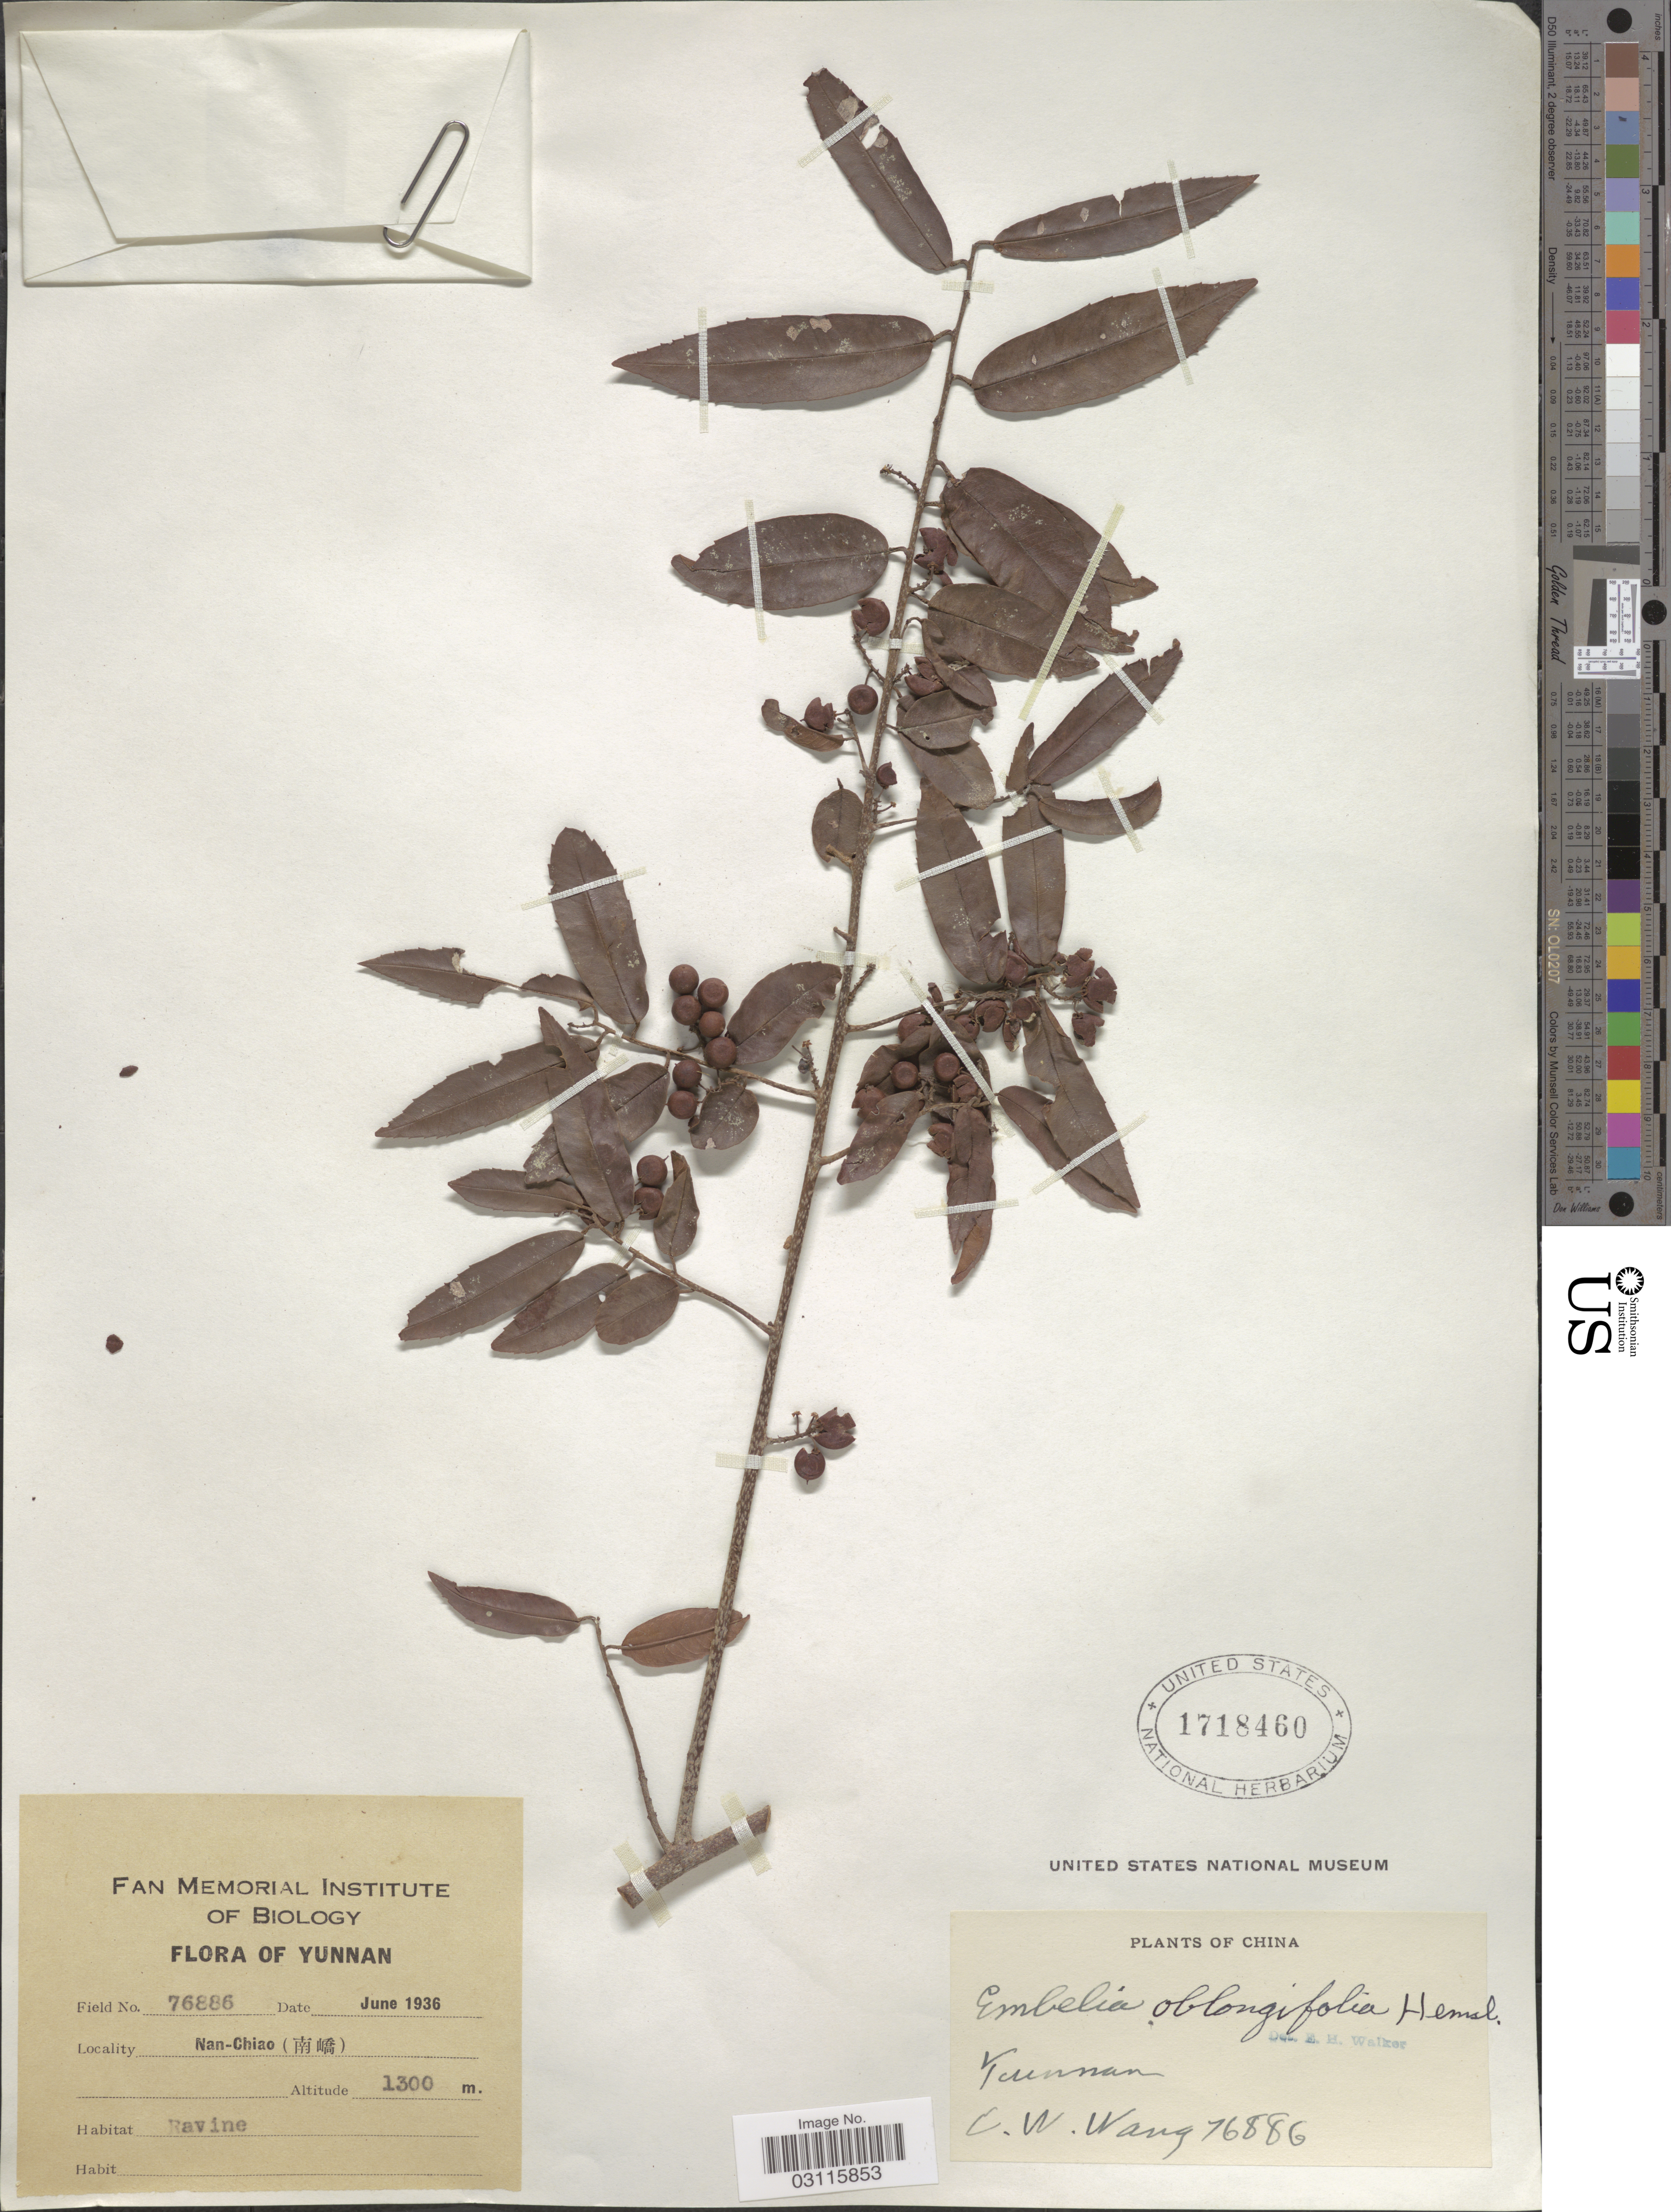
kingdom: Plantae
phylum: Tracheophyta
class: Magnoliopsida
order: Ericales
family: Primulaceae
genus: Embelia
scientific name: Embelia oblongifolia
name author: Hemsl.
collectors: C. W. Wang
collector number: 76886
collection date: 1936-06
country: China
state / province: Yunnan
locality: Nan-Chiao.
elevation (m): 1300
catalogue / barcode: US 1718460